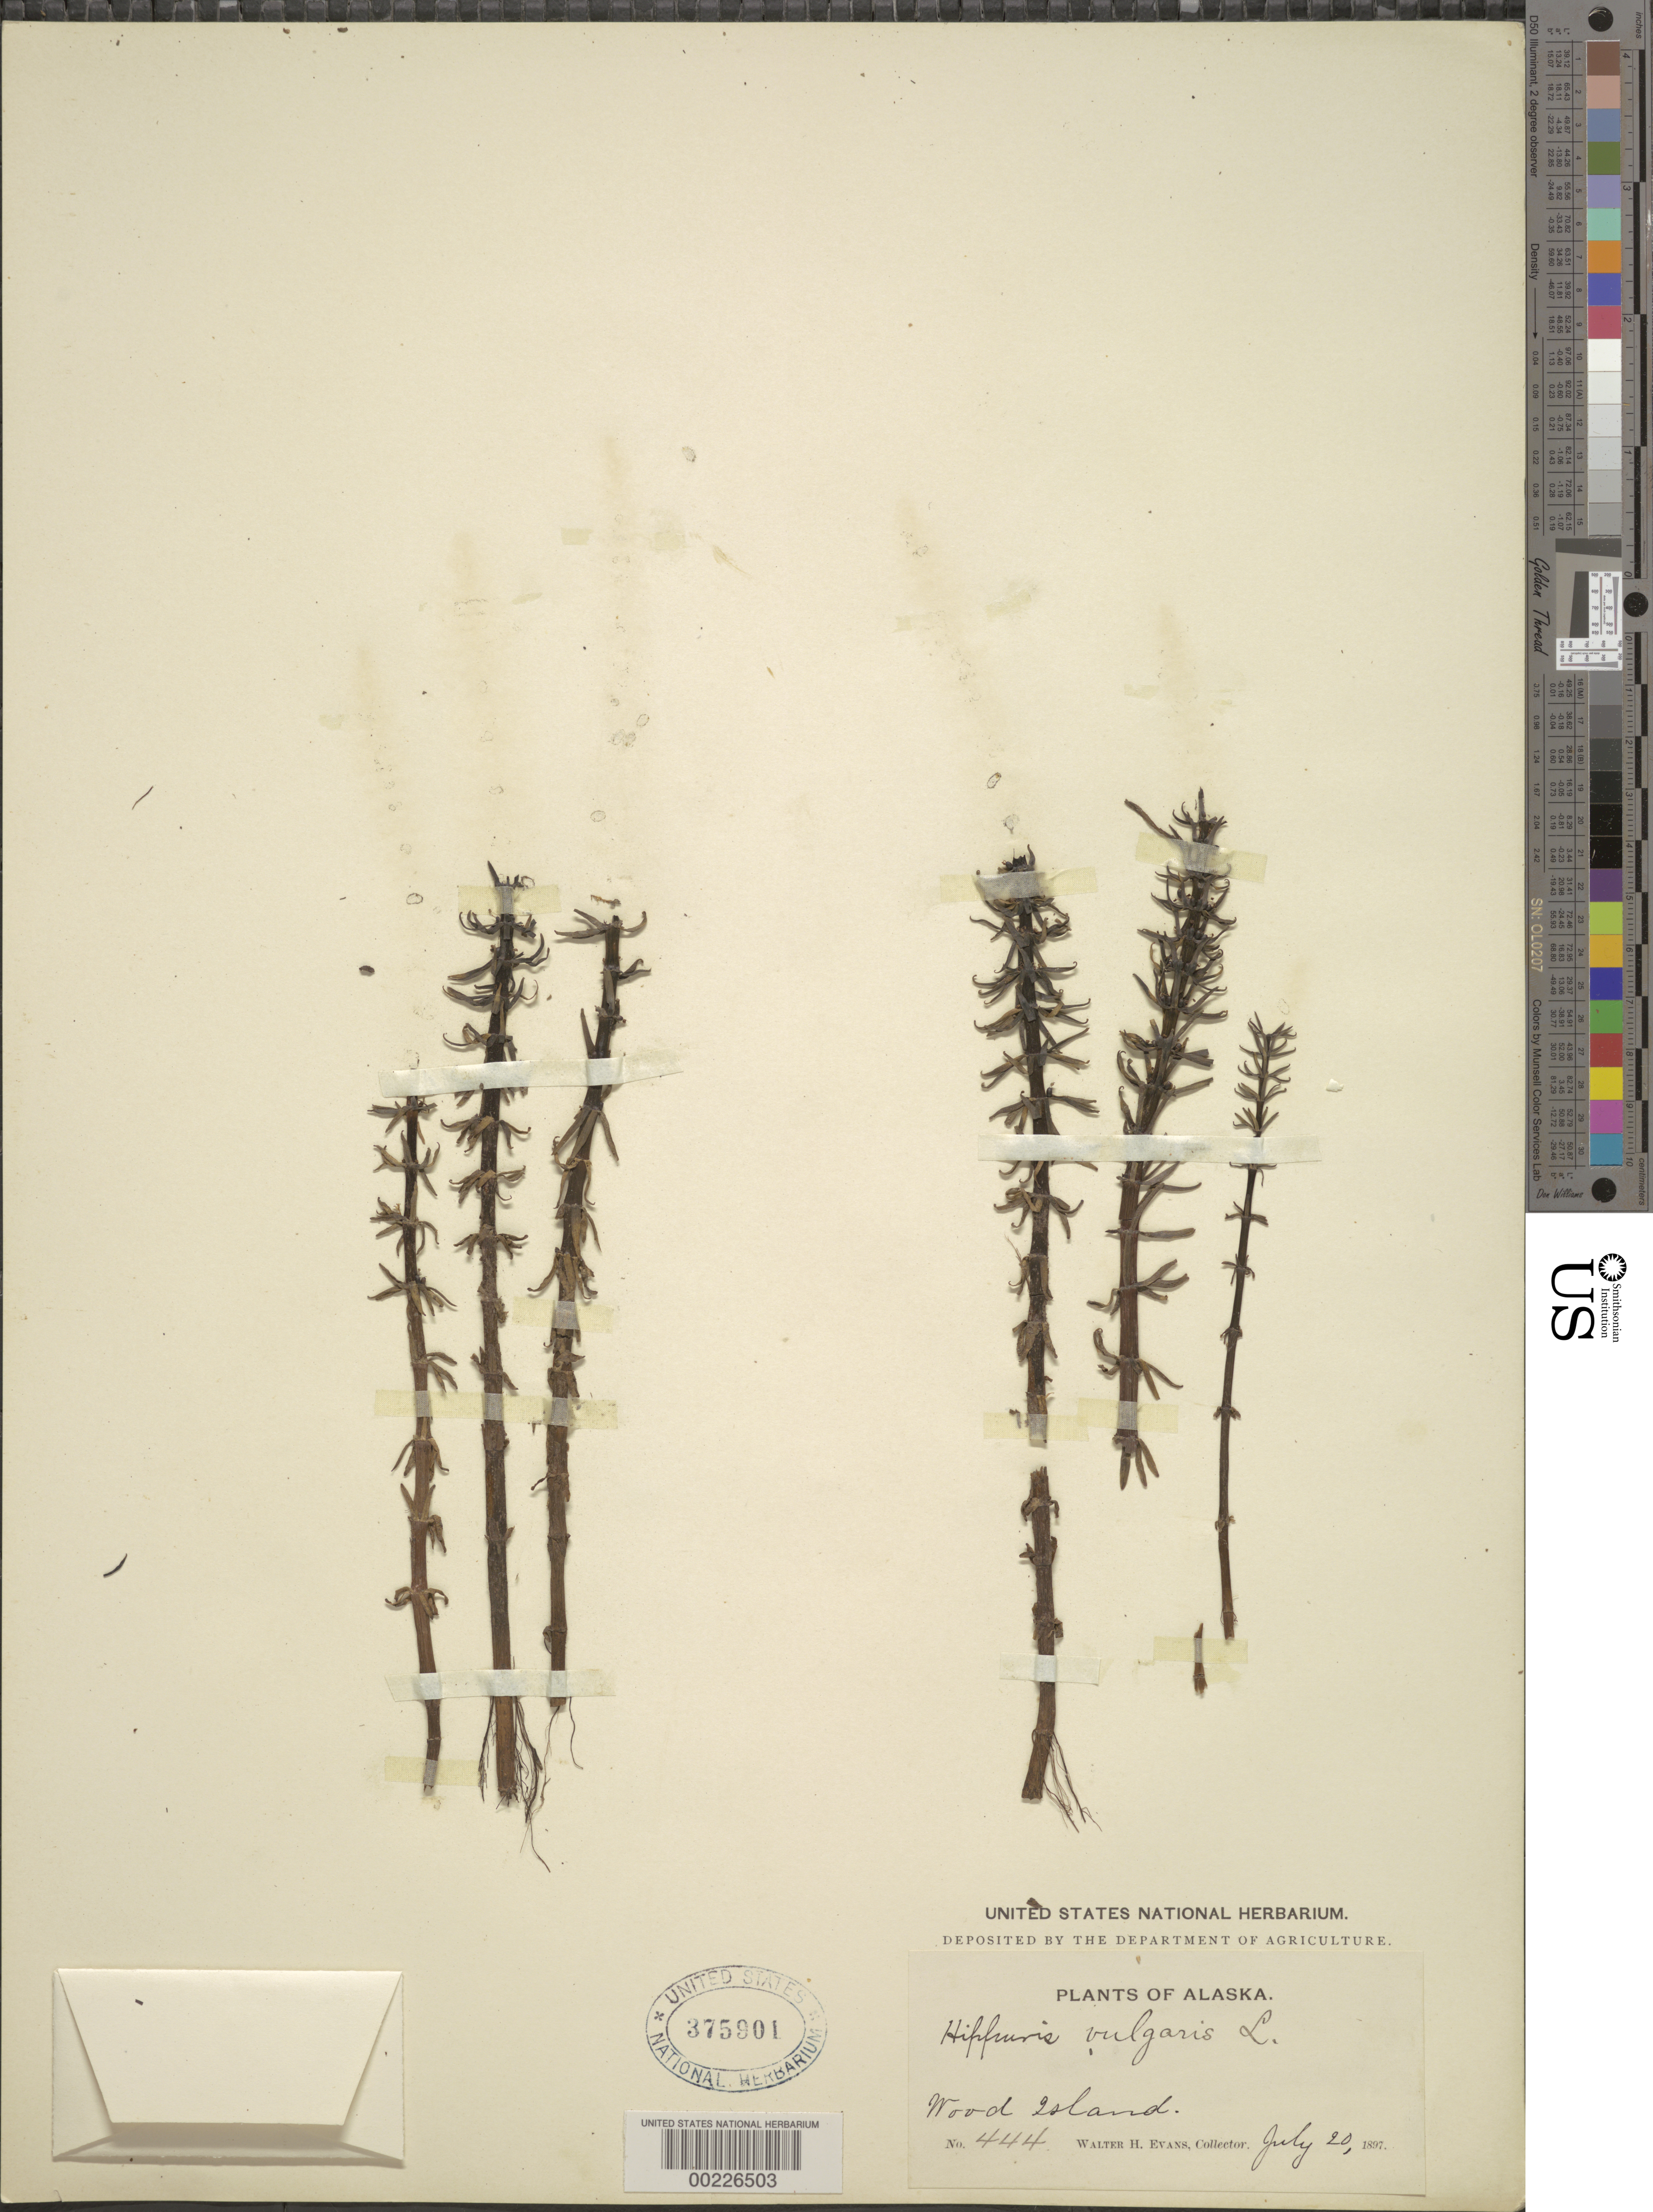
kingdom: Plantae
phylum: Tracheophyta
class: Magnoliopsida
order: Lamiales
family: Plantaginaceae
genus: Hippuris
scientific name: Hippuris vulgaris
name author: L.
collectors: W. H. Evans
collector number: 444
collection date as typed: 20 Jul 1897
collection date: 1897-07-20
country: United States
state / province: Alaska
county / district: Prince of Wales-Outer Ketchikan Census Area ?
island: Wood Island ?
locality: Wood Island [= Wood Islands?]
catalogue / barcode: US 375901